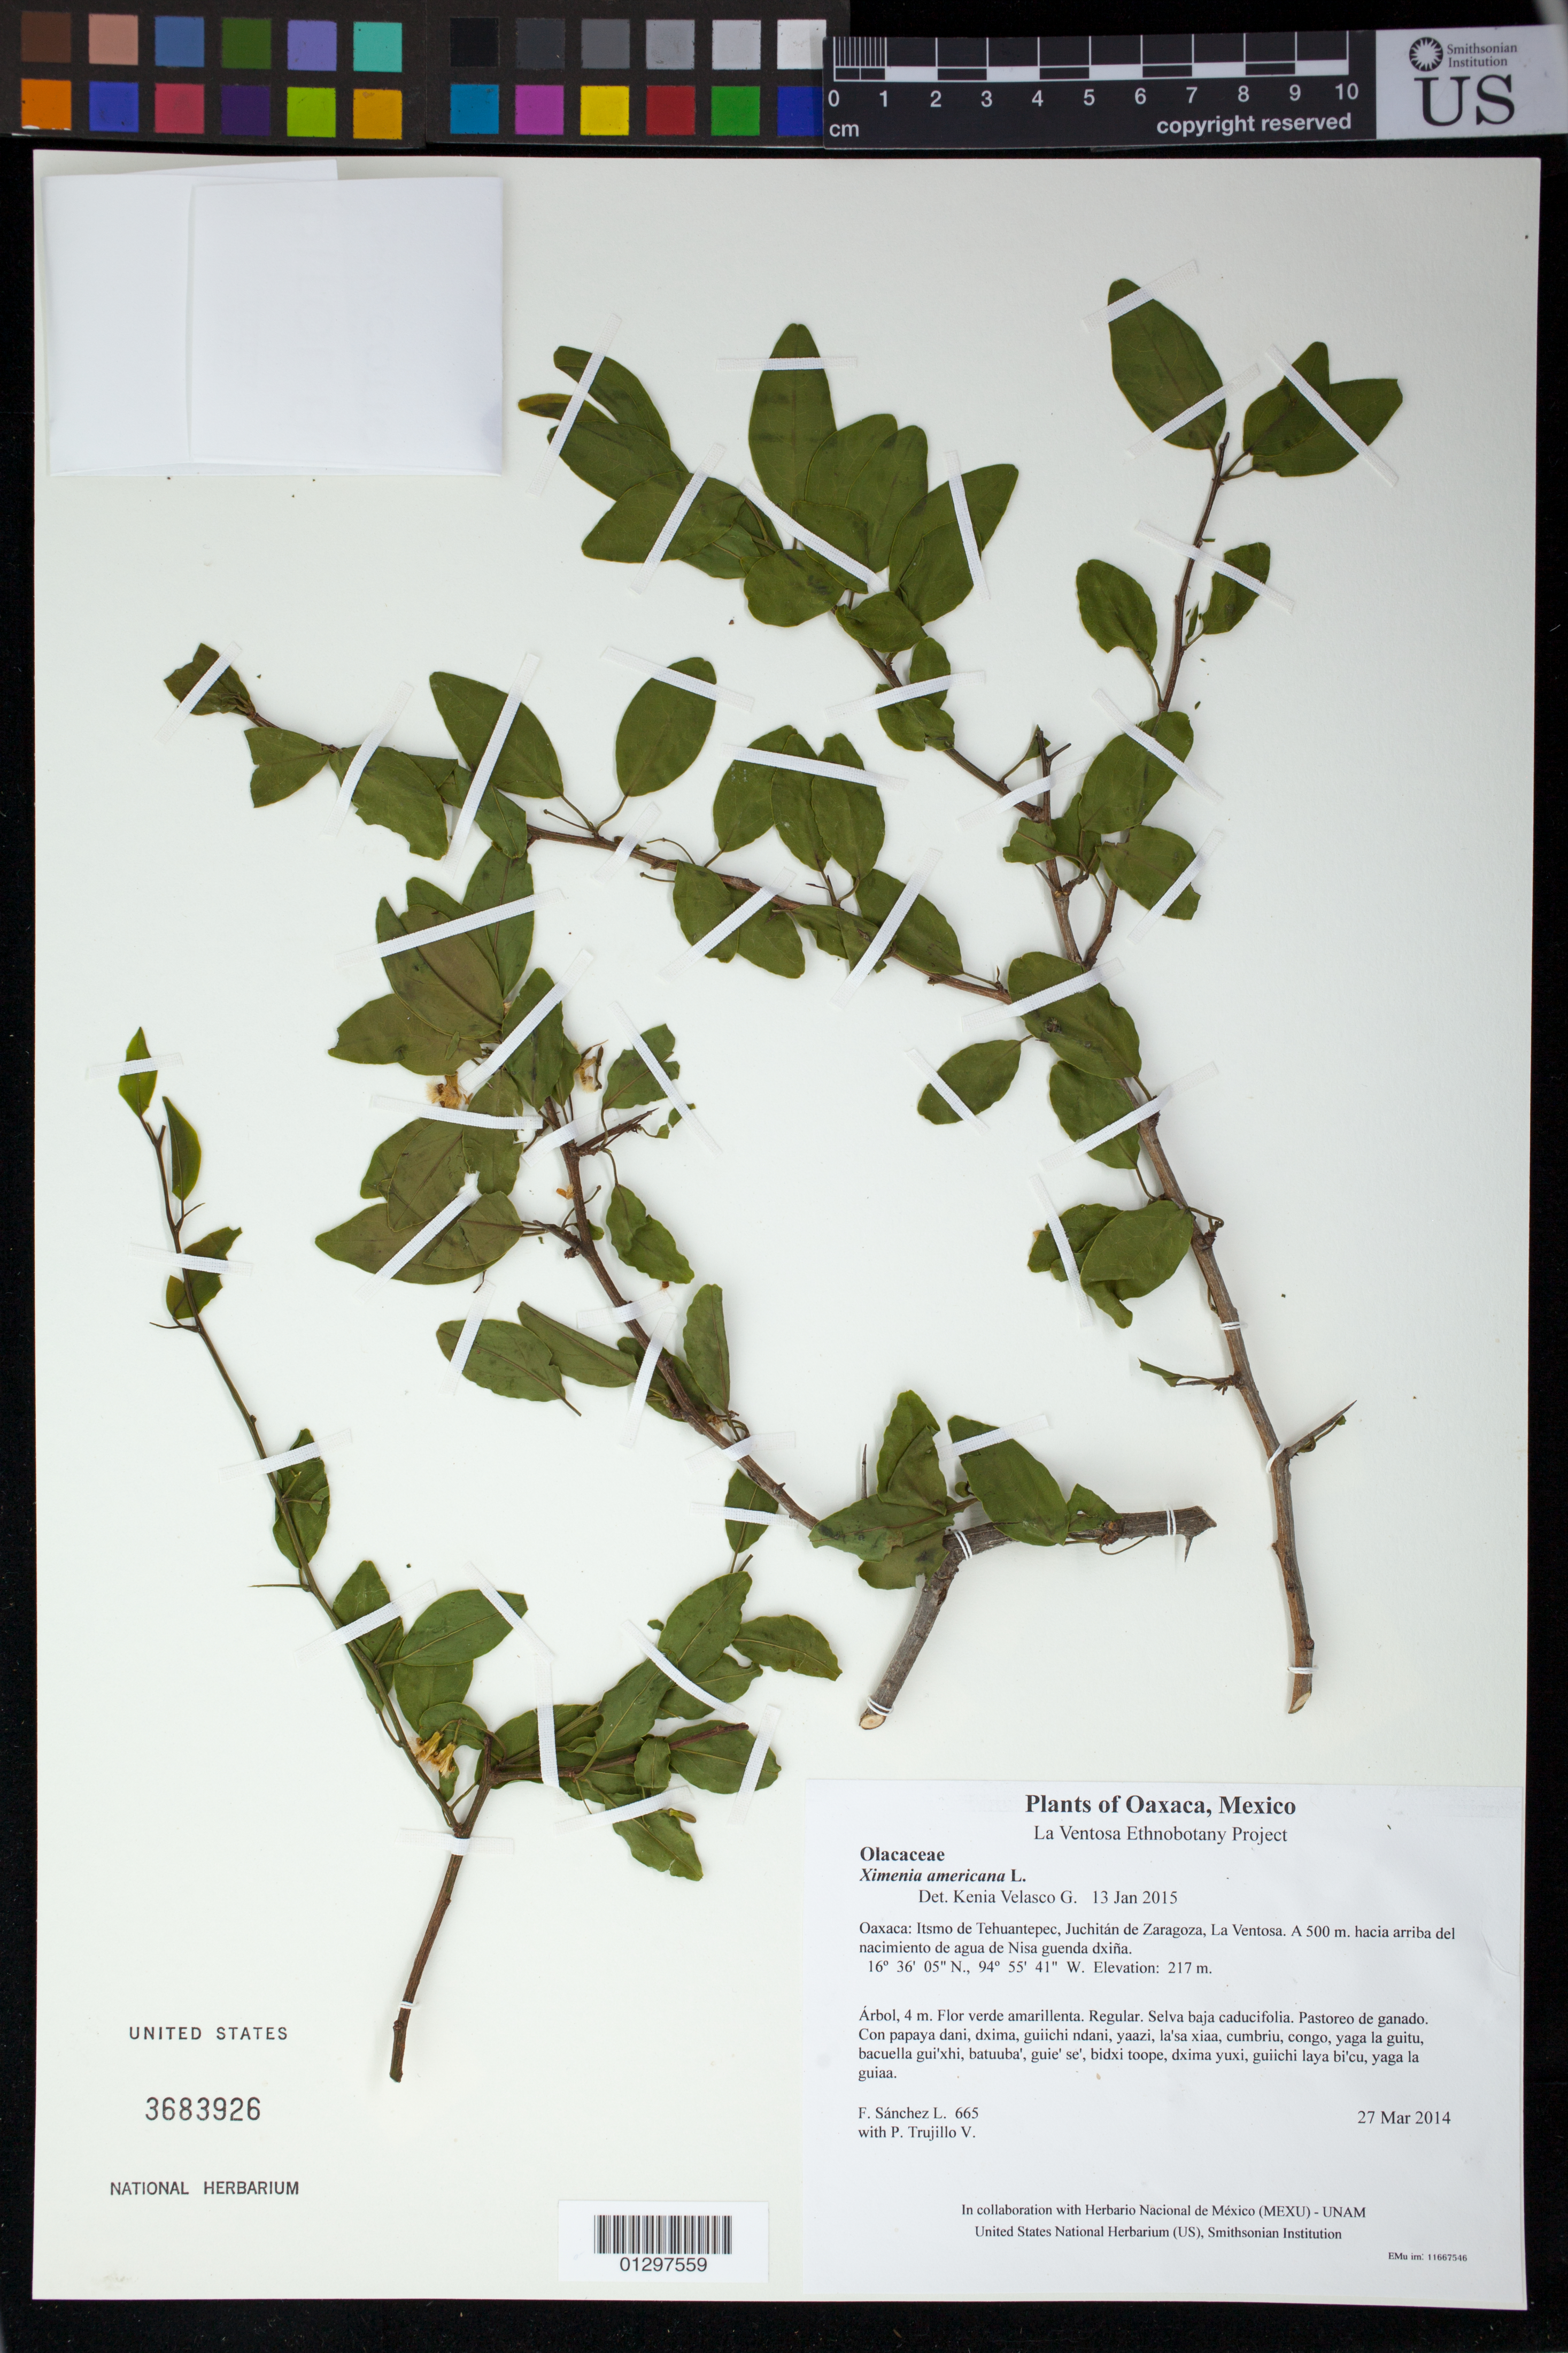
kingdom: Plantae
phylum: Tracheophyta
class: Magnoliopsida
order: Santalales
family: Ximeniaceae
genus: Ximenia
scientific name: Ximenia americana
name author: L.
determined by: Velasco G., Kenia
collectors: F. Sánchez L. & P. Trujillo V.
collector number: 665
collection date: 2014-03-27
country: Mexico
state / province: Oaxaca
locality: Itsmo de Tehuantepec, Juchitán de Zaragoza, La Ventosa. A 500 m. hacia arriba del nacimiento de agua de Nisa guenda dxiña.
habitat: Selva baja caducifolia. Pastoreo de ganado.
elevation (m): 217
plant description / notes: JEBOT, MEXU, SERO, US; Yaga. 4 m. Guie' naga' naguchi ga. Nuu.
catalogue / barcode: US 3683926